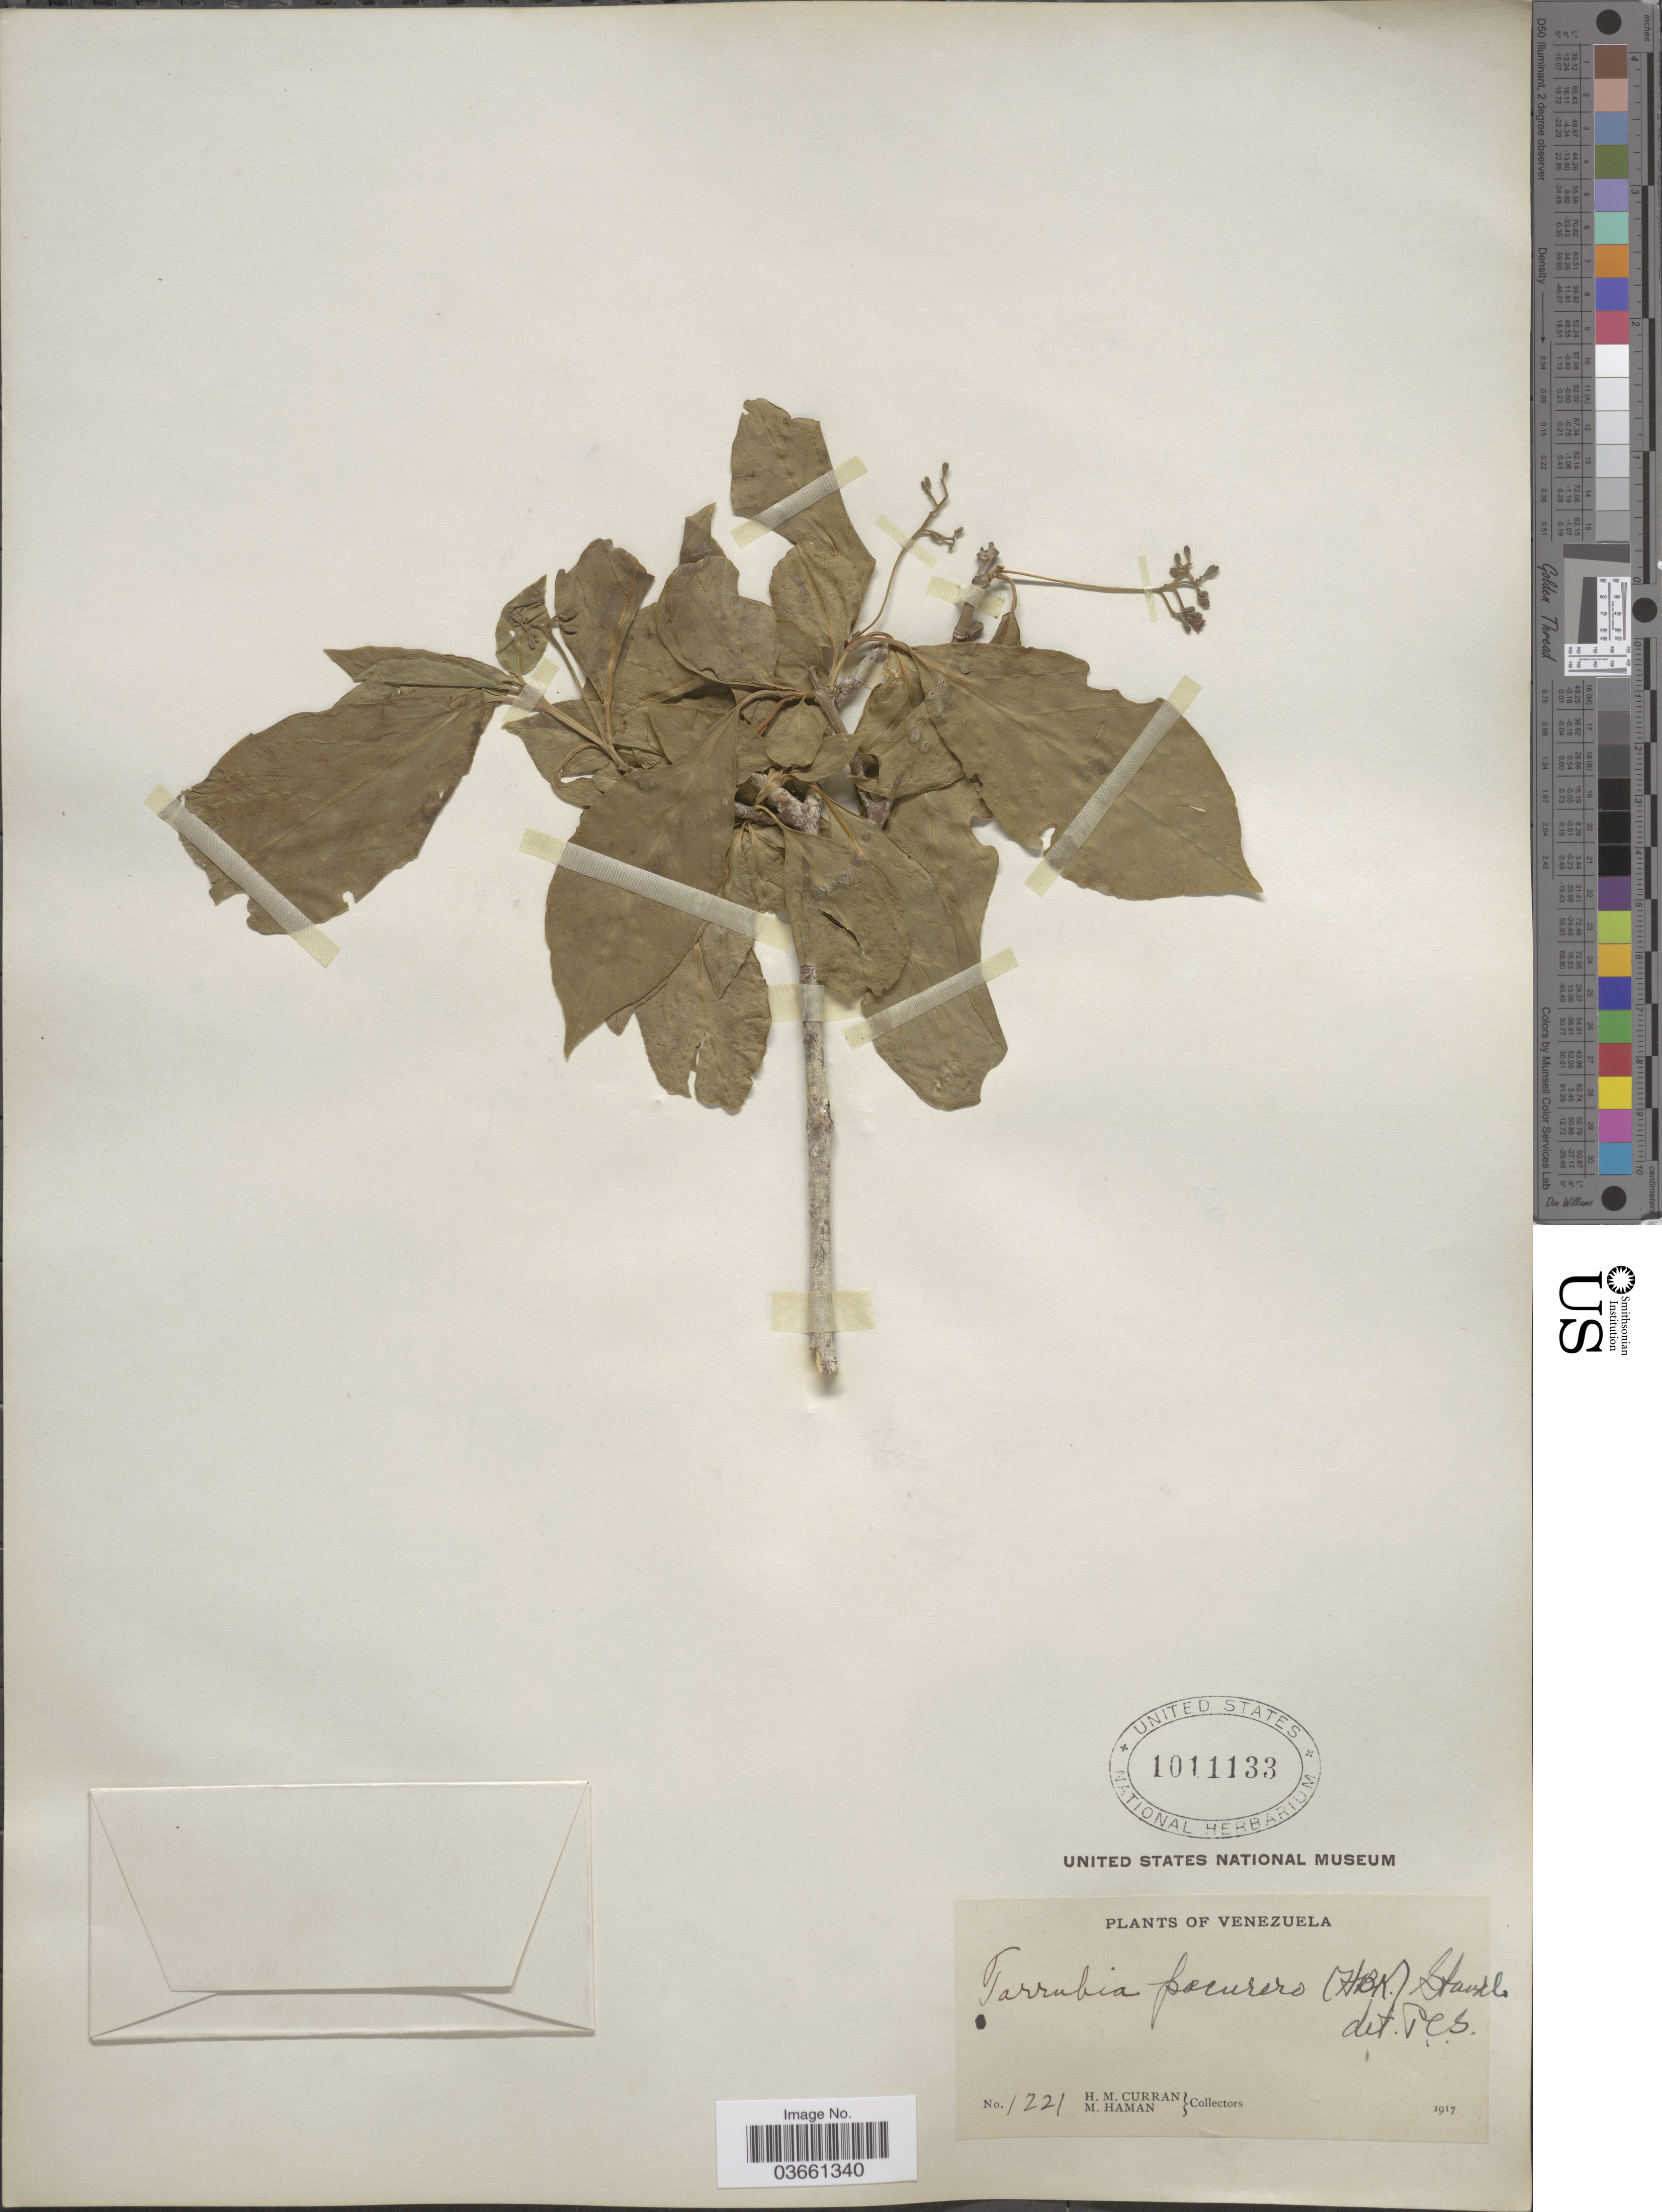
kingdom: Plantae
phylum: Tracheophyta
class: Magnoliopsida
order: Caryophyllales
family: Nyctaginaceae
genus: Guapira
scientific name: Guapira pacurero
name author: (Kunth) Little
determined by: Strong, Mark T., (BOT), Smithsonian Institution - National Museum of Natural History (UNITED STATES)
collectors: H. M. Curran & M. Haman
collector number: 1221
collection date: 1917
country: Venezuela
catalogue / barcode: US 1011133